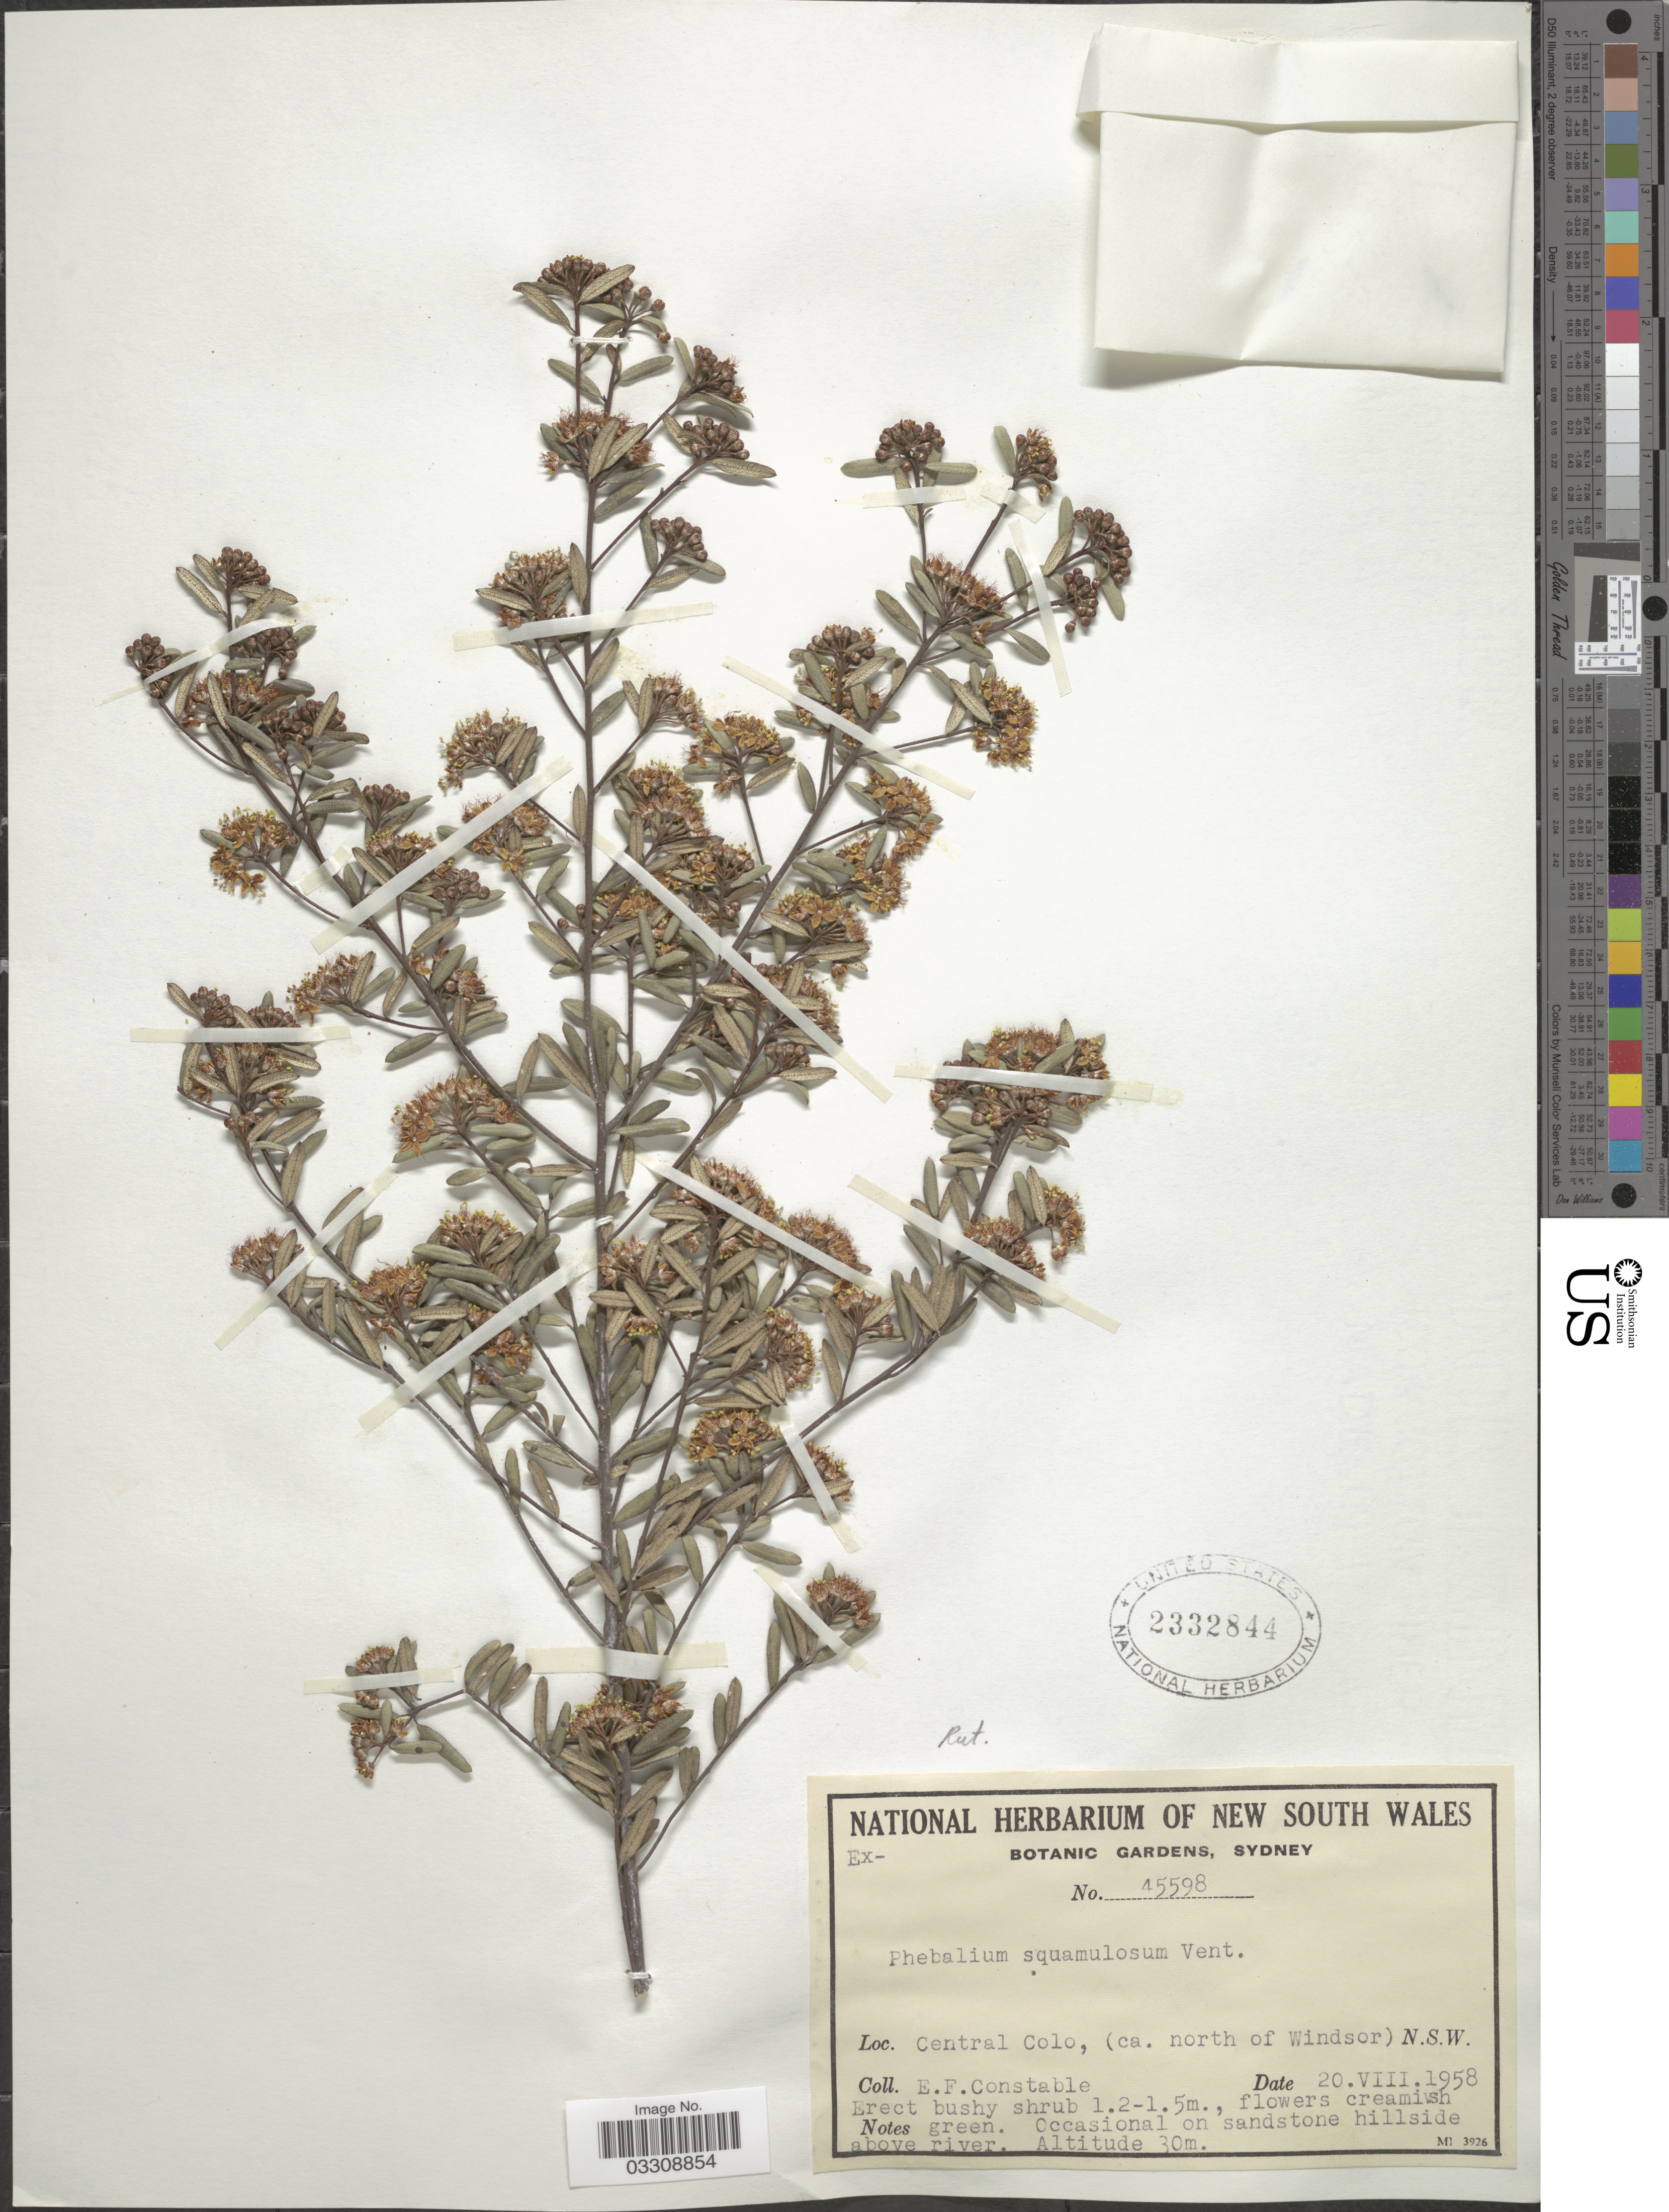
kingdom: Plantae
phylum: Tracheophyta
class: Magnoliopsida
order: Sapindales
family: Rutaceae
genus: Phebalium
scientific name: Phebalium squamulosum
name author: Vent.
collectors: E. F. Constable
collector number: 45598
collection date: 1958-08-20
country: Australia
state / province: New South Wales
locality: Central Colo, (ca. north of Windsor).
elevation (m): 30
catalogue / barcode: US 2332844